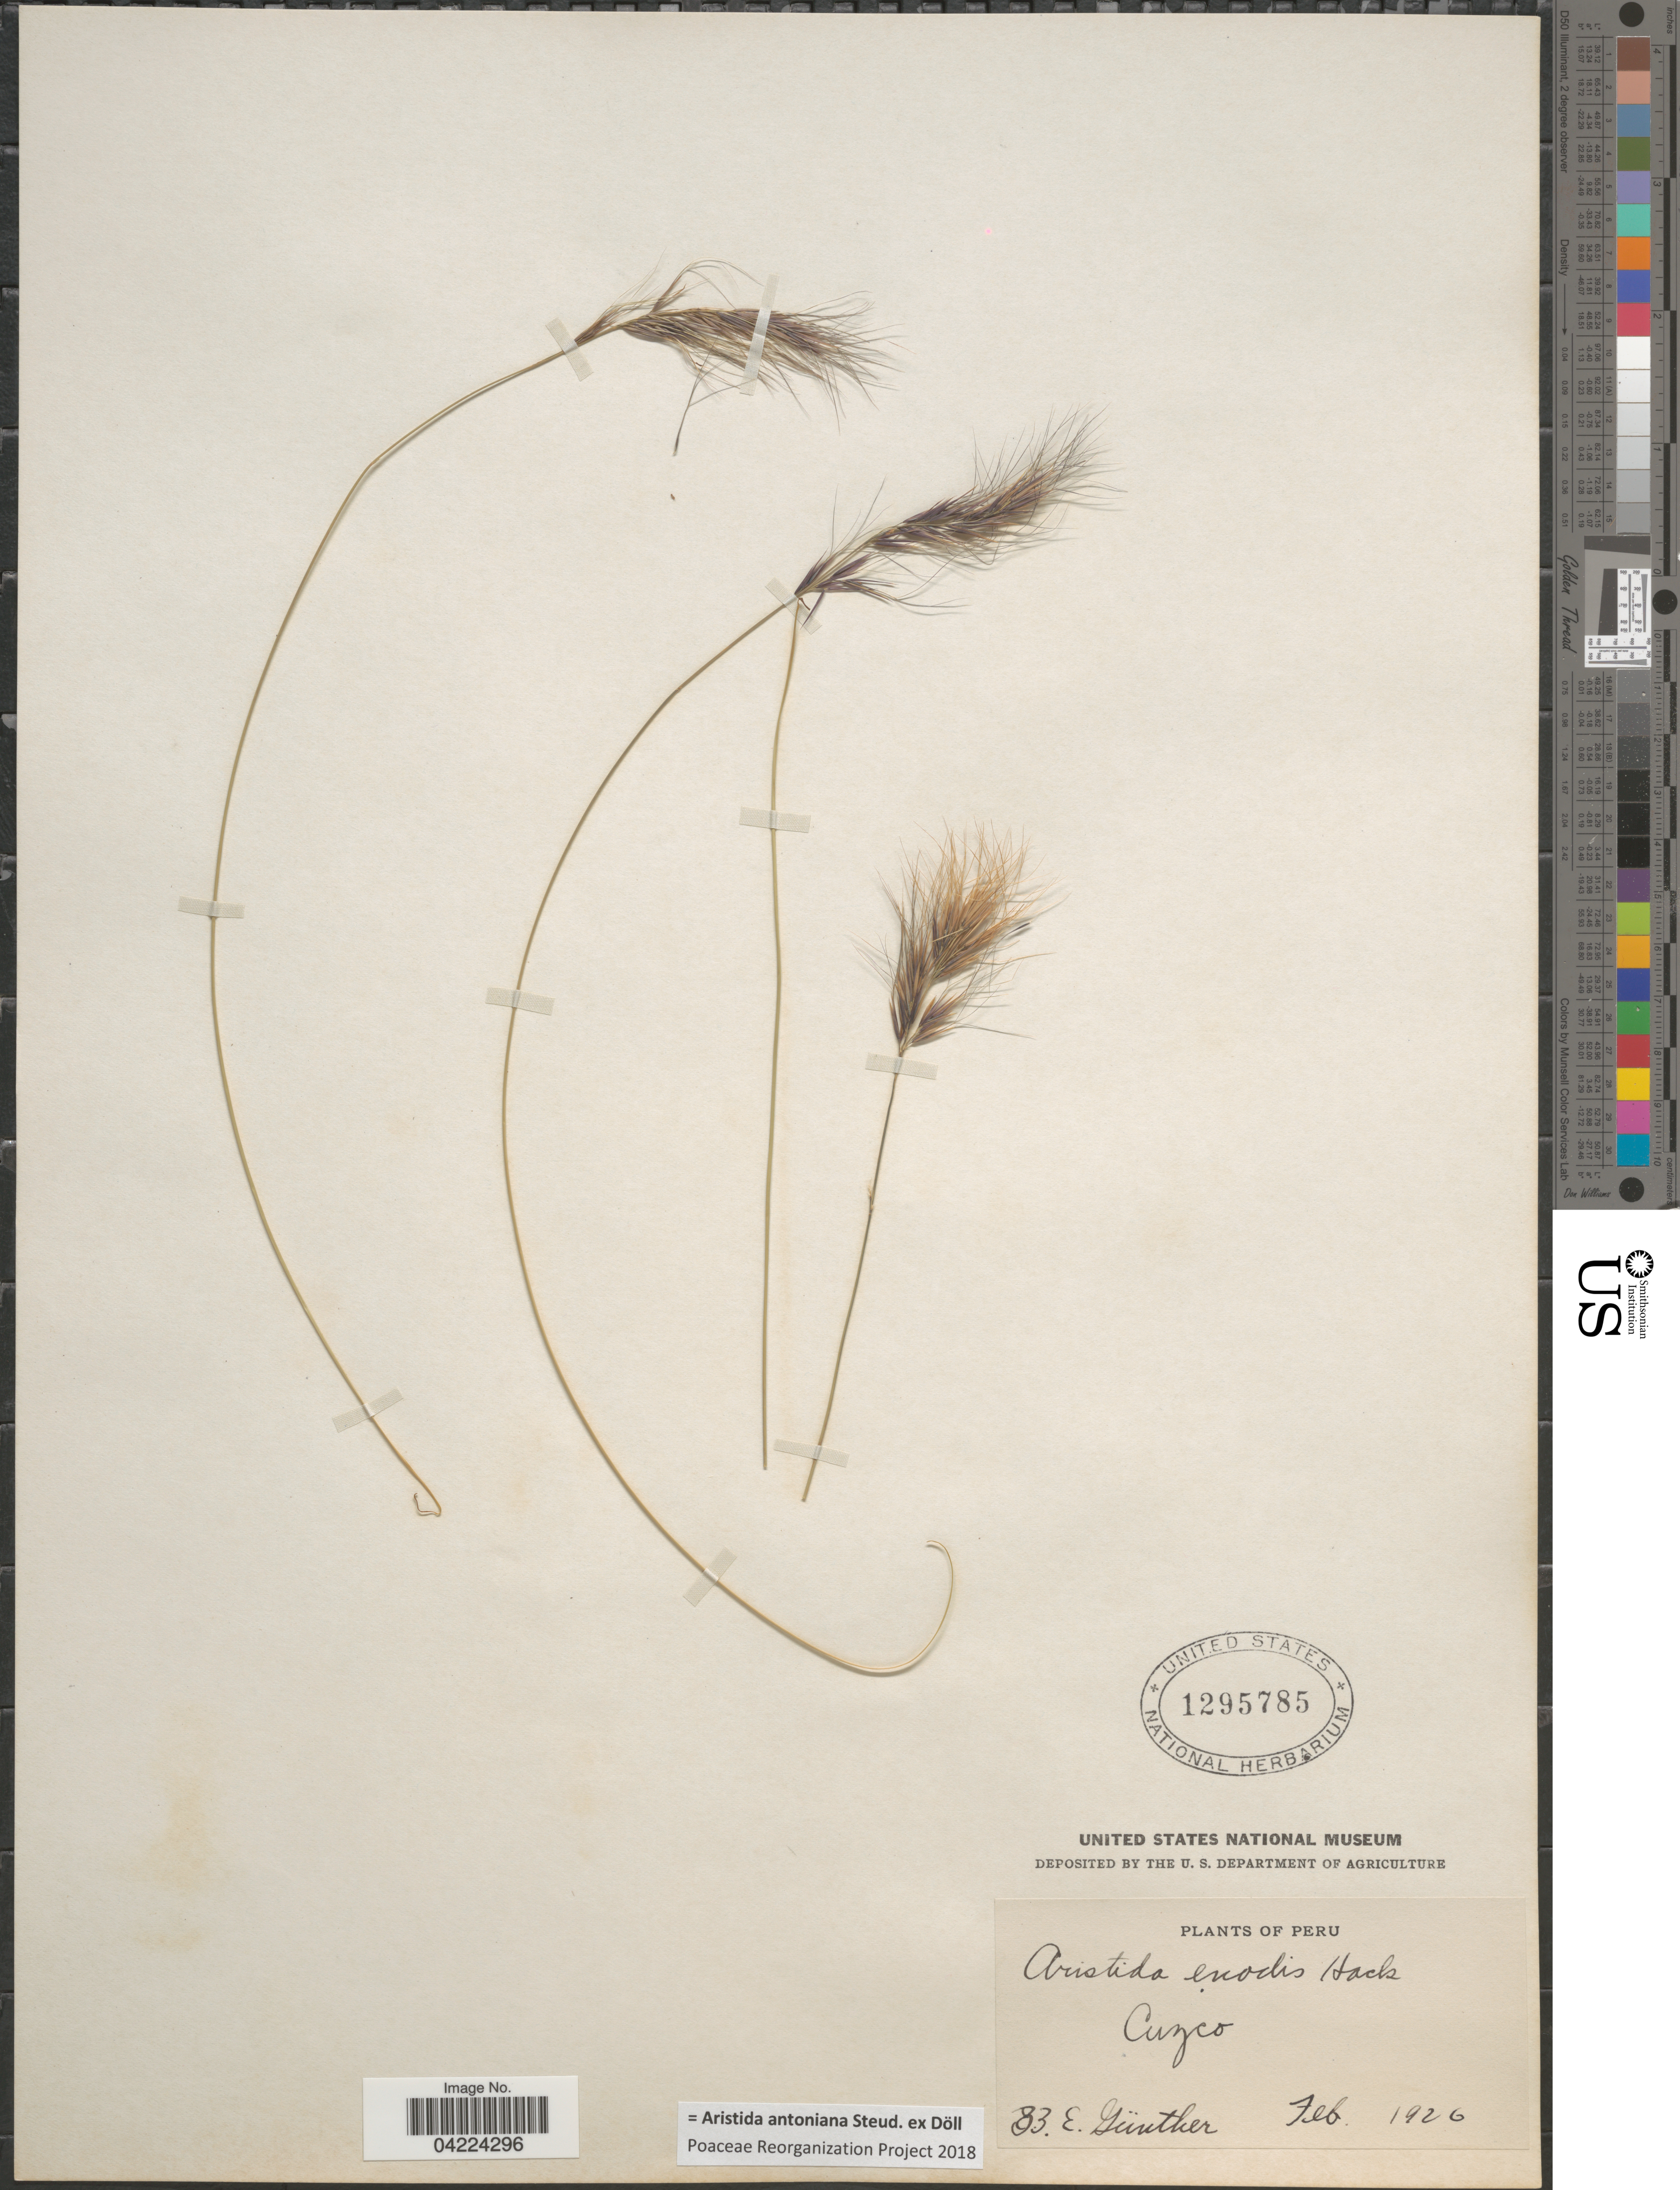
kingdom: Plantae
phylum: Tracheophyta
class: Liliopsida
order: Poales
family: Poaceae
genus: Aristida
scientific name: Aristida antoniana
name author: Steud. ex Henr.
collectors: E. Gunther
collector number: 83*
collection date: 1926-02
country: Peru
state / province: Cusco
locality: Cuzco.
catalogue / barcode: US 1295785